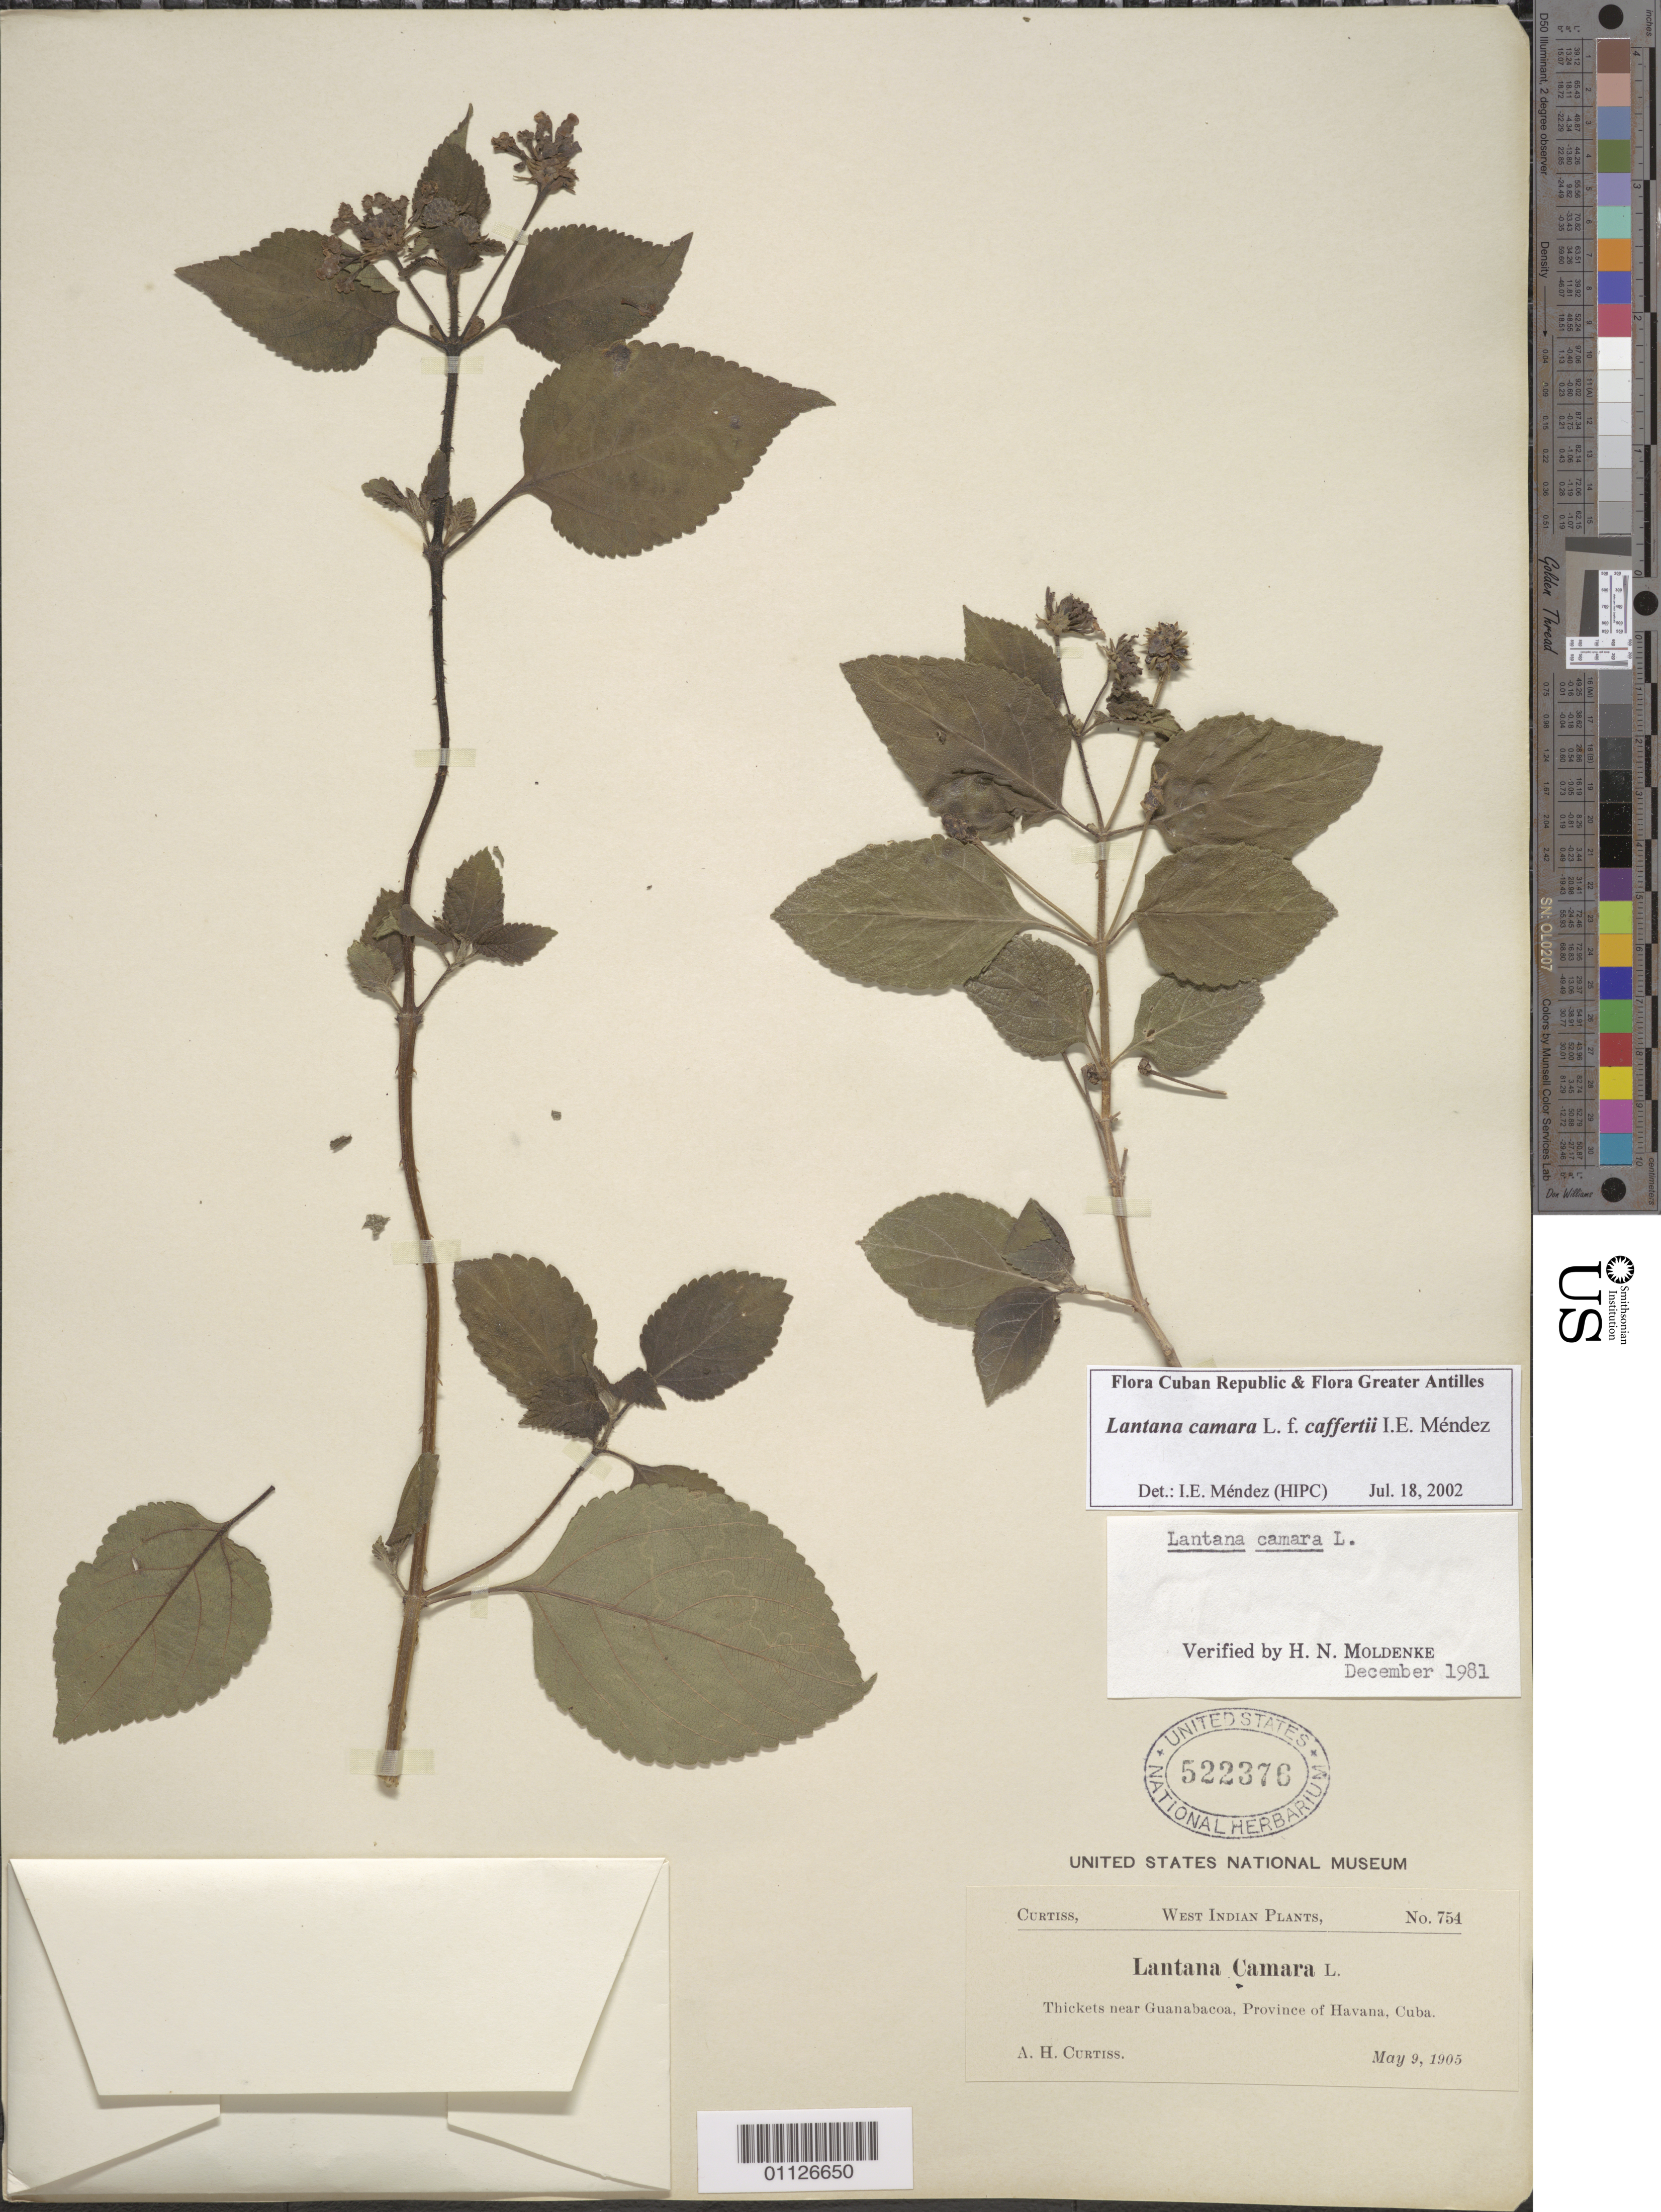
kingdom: Plantae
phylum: Tracheophyta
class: Magnoliopsida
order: Lamiales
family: Verbenaceae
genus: Lantana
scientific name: Lantana camara f. caffertyi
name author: I.E. Méndez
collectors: A. H. Curtiss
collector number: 754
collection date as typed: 09 May 1905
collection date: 1905-05-09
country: Cuba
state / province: La Habana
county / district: Municipio Guanabacoa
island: Cuba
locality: Guanabacoa (near)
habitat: Thickets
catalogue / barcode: US 522376